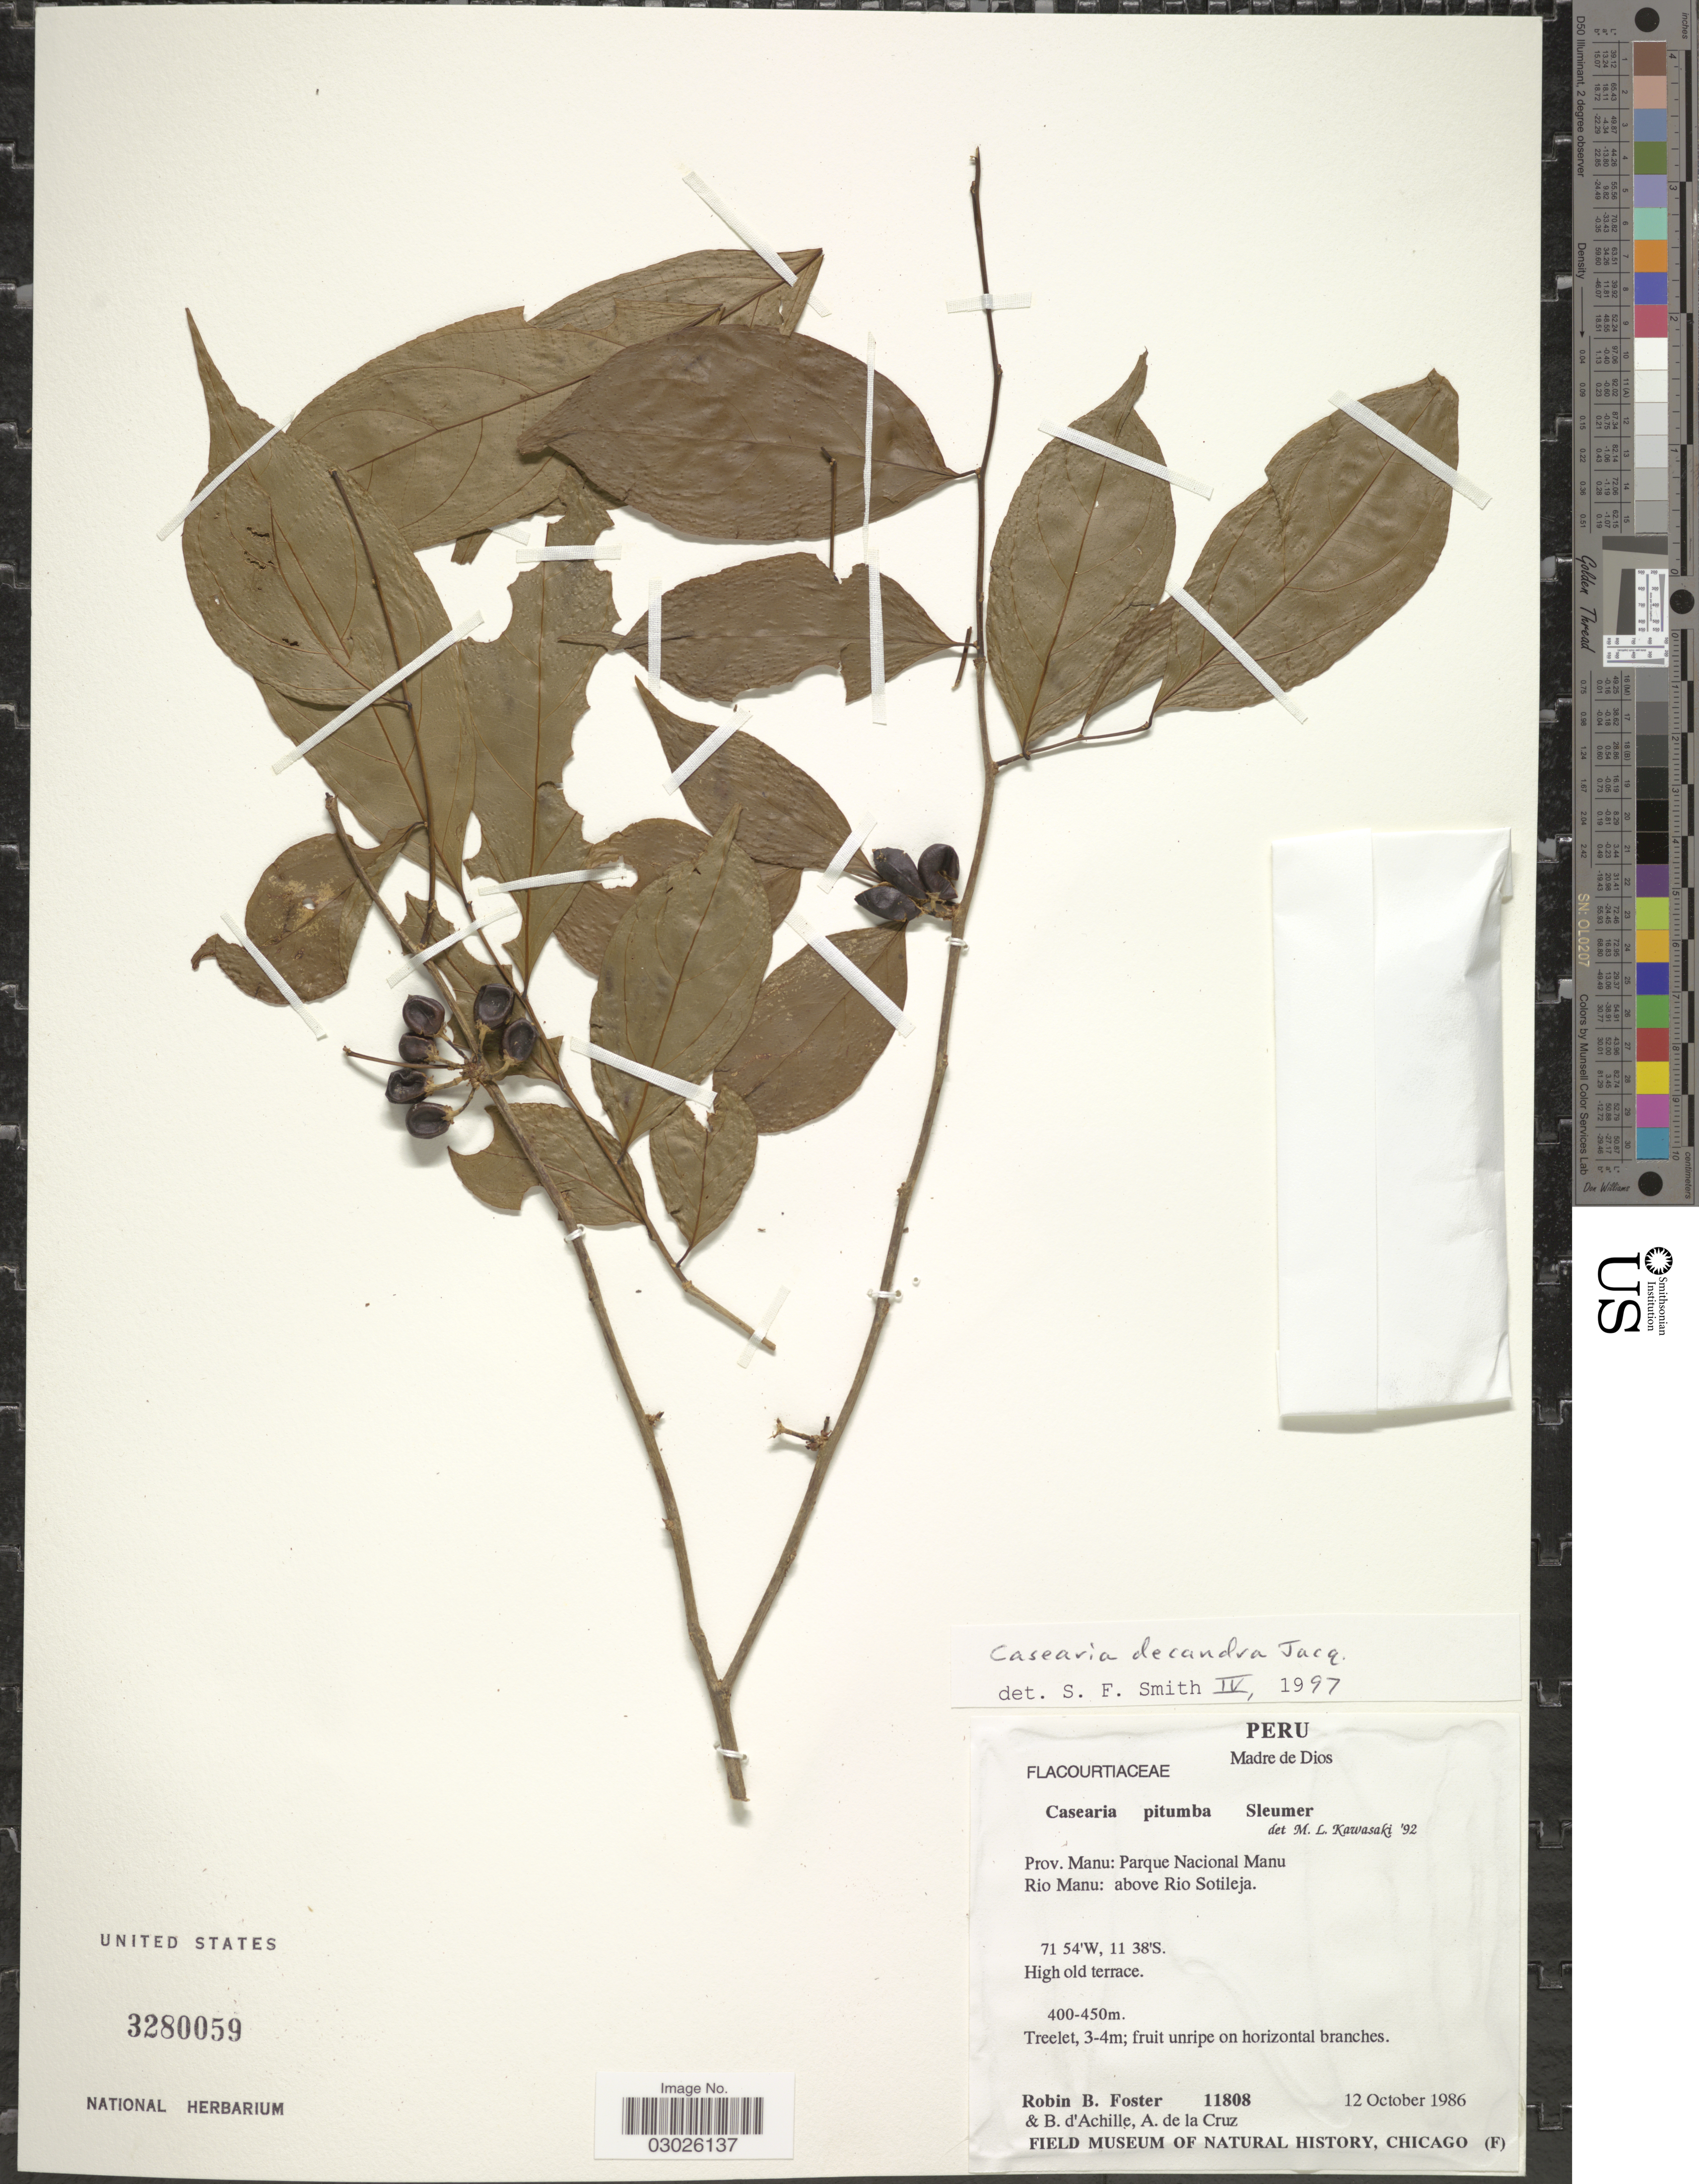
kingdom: Plantae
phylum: Tracheophyta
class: Magnoliopsida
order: Malpighiales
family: Salicaceae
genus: Casearia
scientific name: Casearia decandra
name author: Jacq.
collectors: R. B. Foster, B. d'Achille & A. De la Cruz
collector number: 11808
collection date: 1986-10-12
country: Peru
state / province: Madre de Dios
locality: Prov. Manu: Parque Nacional Manu, Rio Manu: above Rio Sotileja.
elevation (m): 400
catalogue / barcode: US 3280059